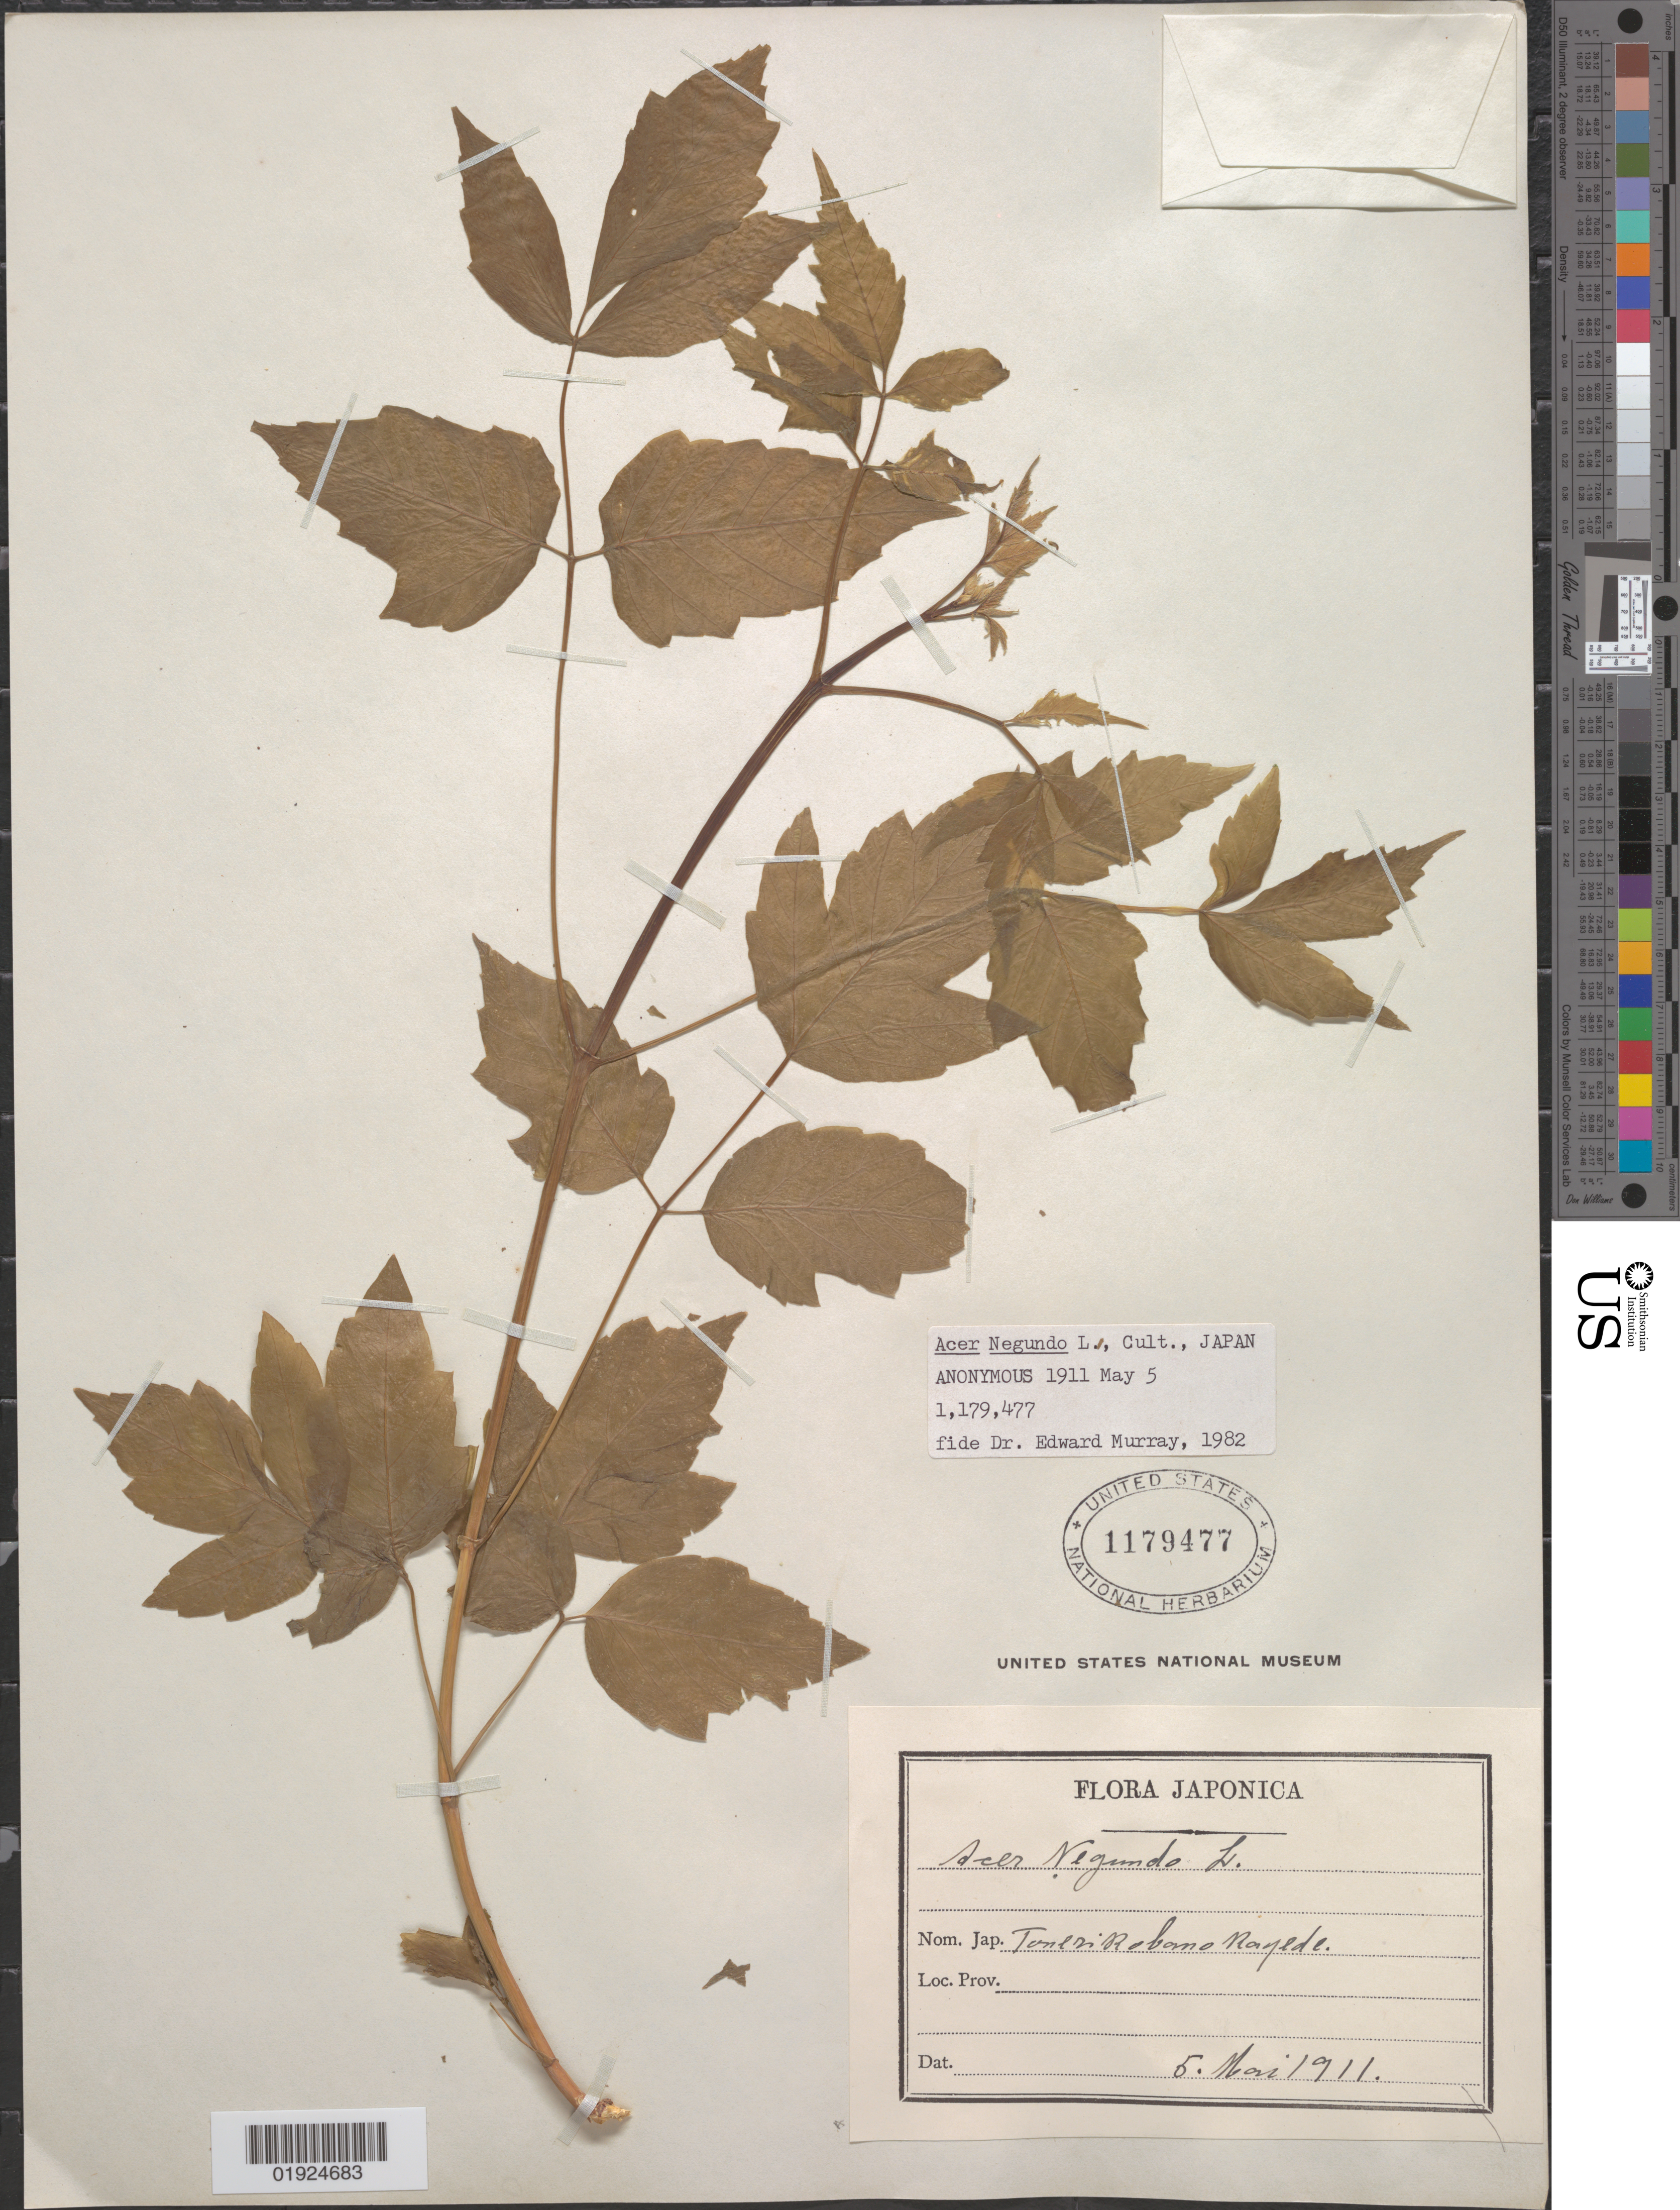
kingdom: Plantae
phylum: Tracheophyta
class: Magnoliopsida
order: Sapindales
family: Sapindaceae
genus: Acer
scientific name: Acer negundo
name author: L.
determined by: Murray, Edward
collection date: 1911-05-05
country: Japan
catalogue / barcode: US 1179477